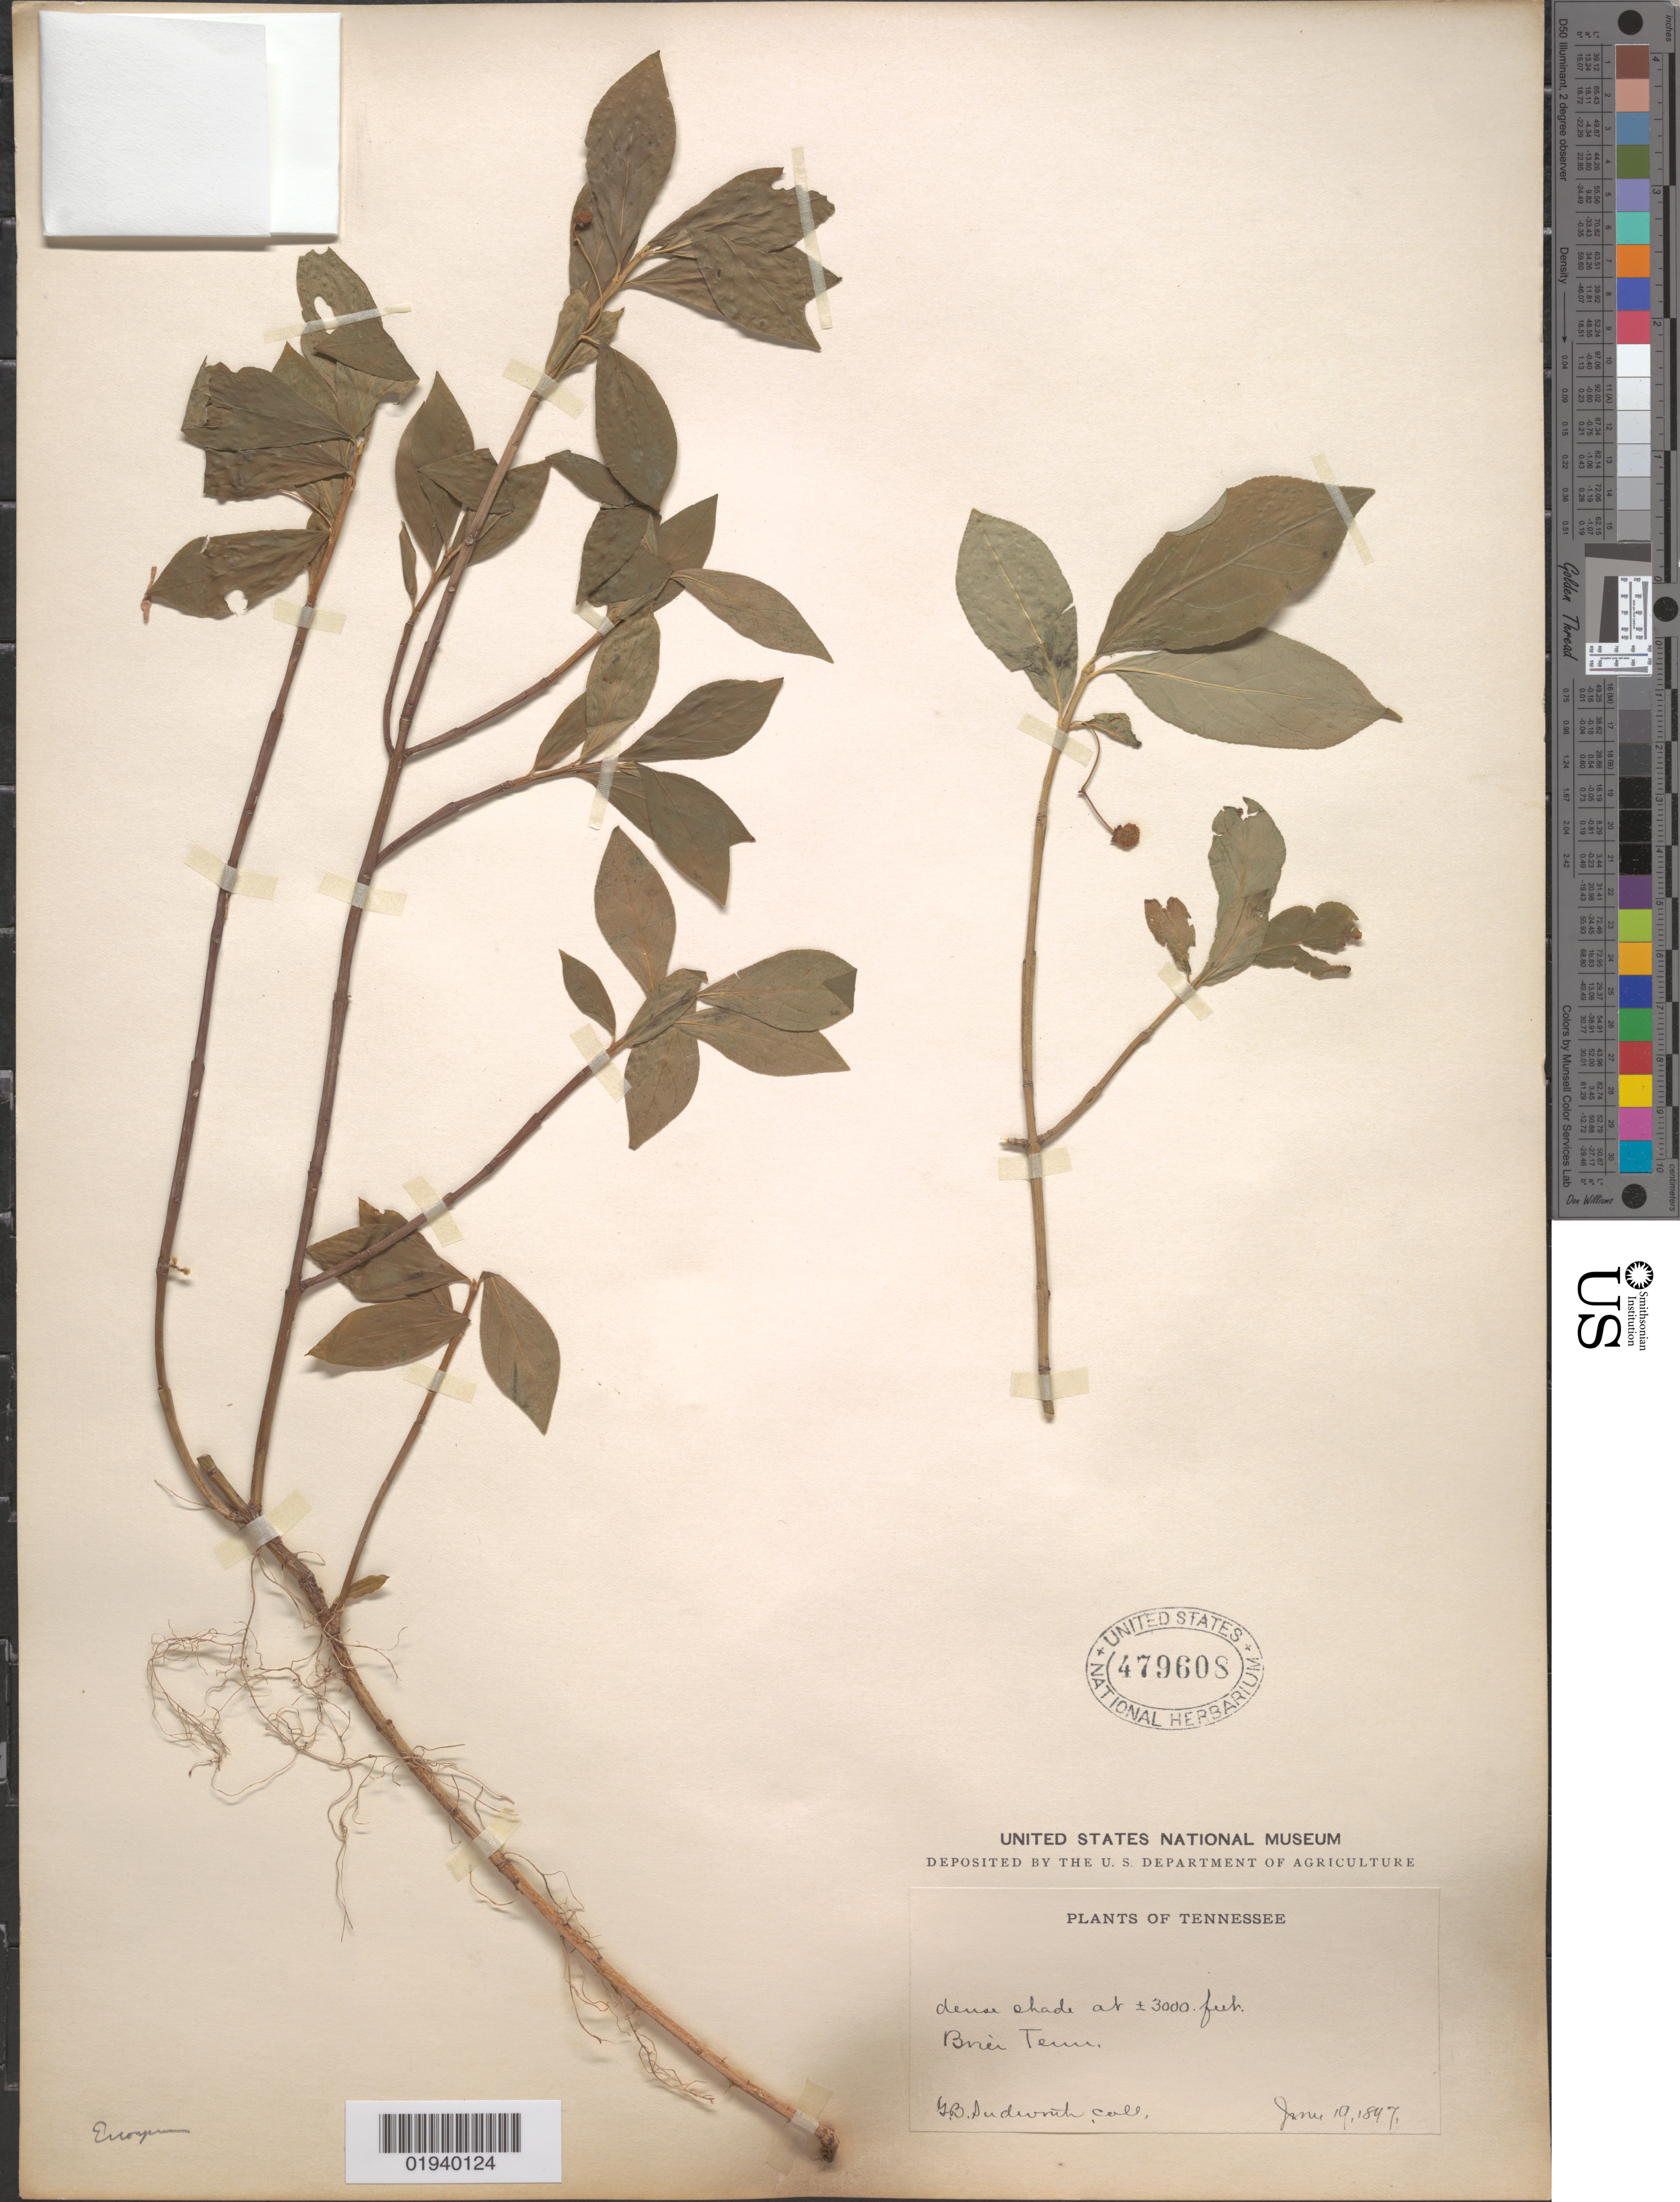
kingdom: Plantae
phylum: Tracheophyta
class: Magnoliopsida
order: Celastrales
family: Celastraceae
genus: Euonymus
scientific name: Euonymus americanus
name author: L.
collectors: G. B. Sudworth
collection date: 1897-06-19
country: United States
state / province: Tennessee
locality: Brier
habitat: Dense shade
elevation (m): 914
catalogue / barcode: US 479608